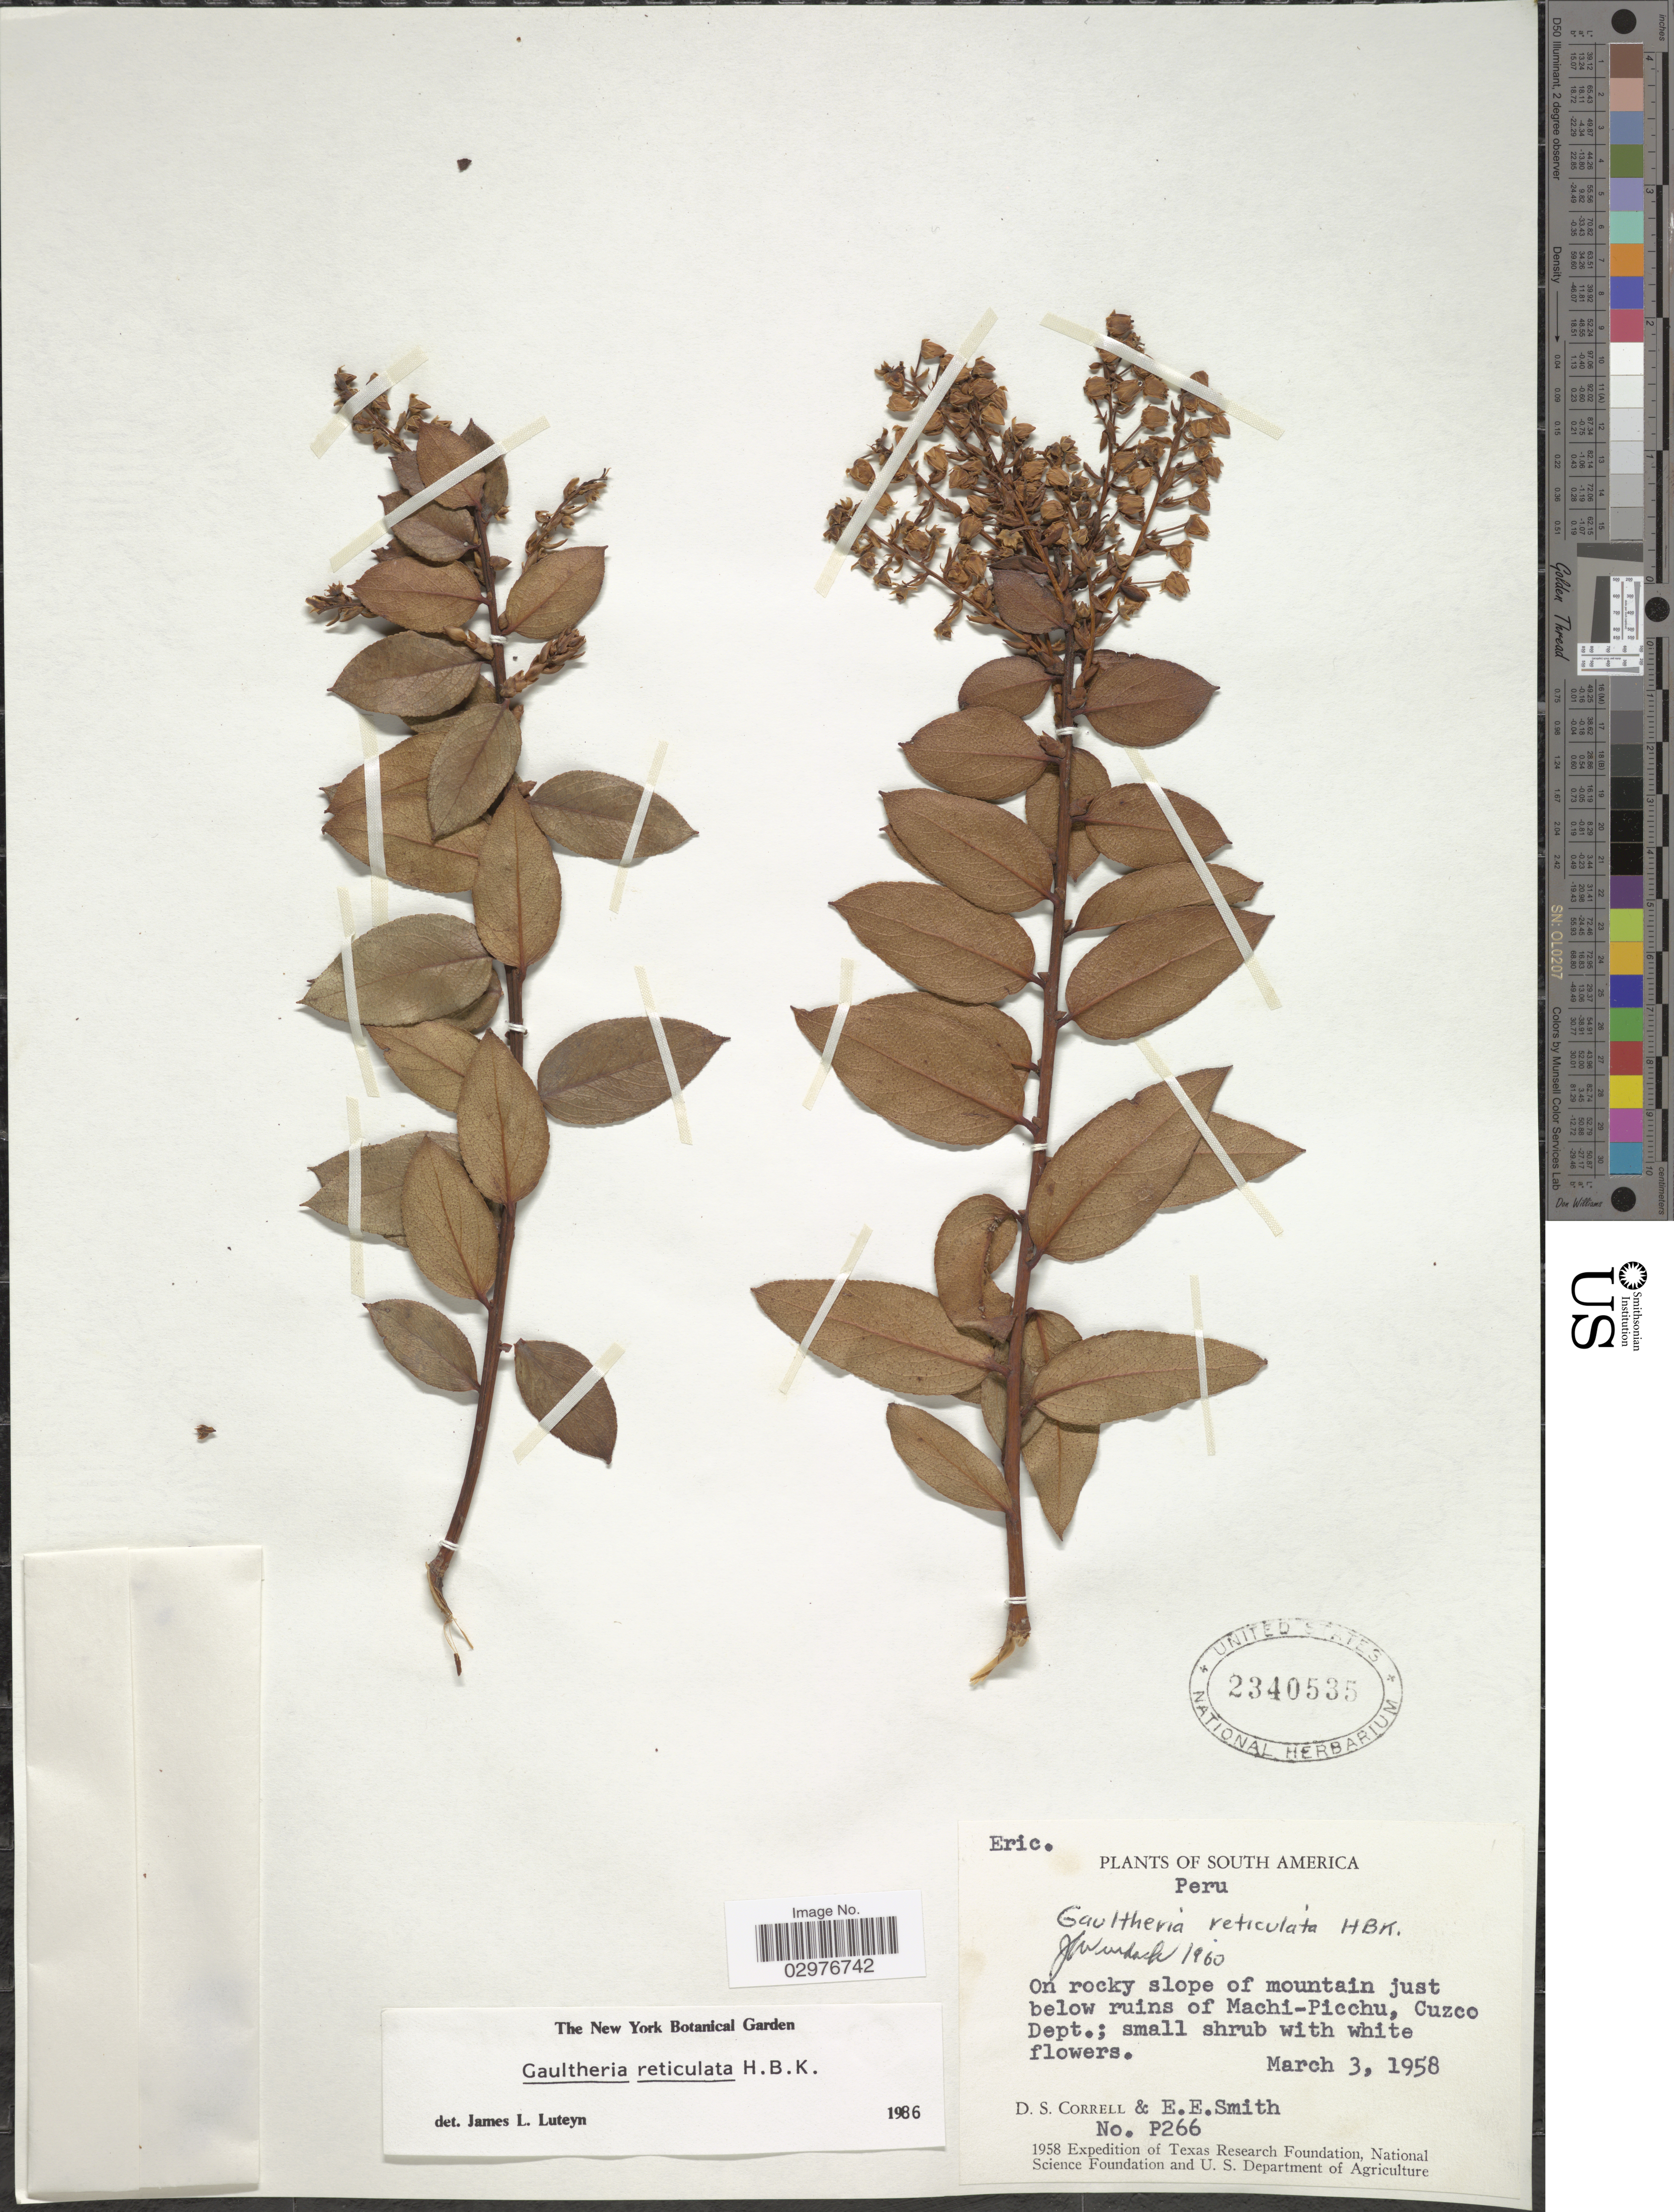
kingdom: Plantae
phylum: Tracheophyta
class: Magnoliopsida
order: Ericales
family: Ericaceae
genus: Gaultheria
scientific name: Gaultheria reticulata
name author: Kunth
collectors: D. S. Correll & E. E. Smith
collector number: P266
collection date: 1958-03-03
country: Peru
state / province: Cusco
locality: On rocky slope of mountain just below ruins of Machi-Picchu, Cuzco Dept.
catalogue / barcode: US 2340535